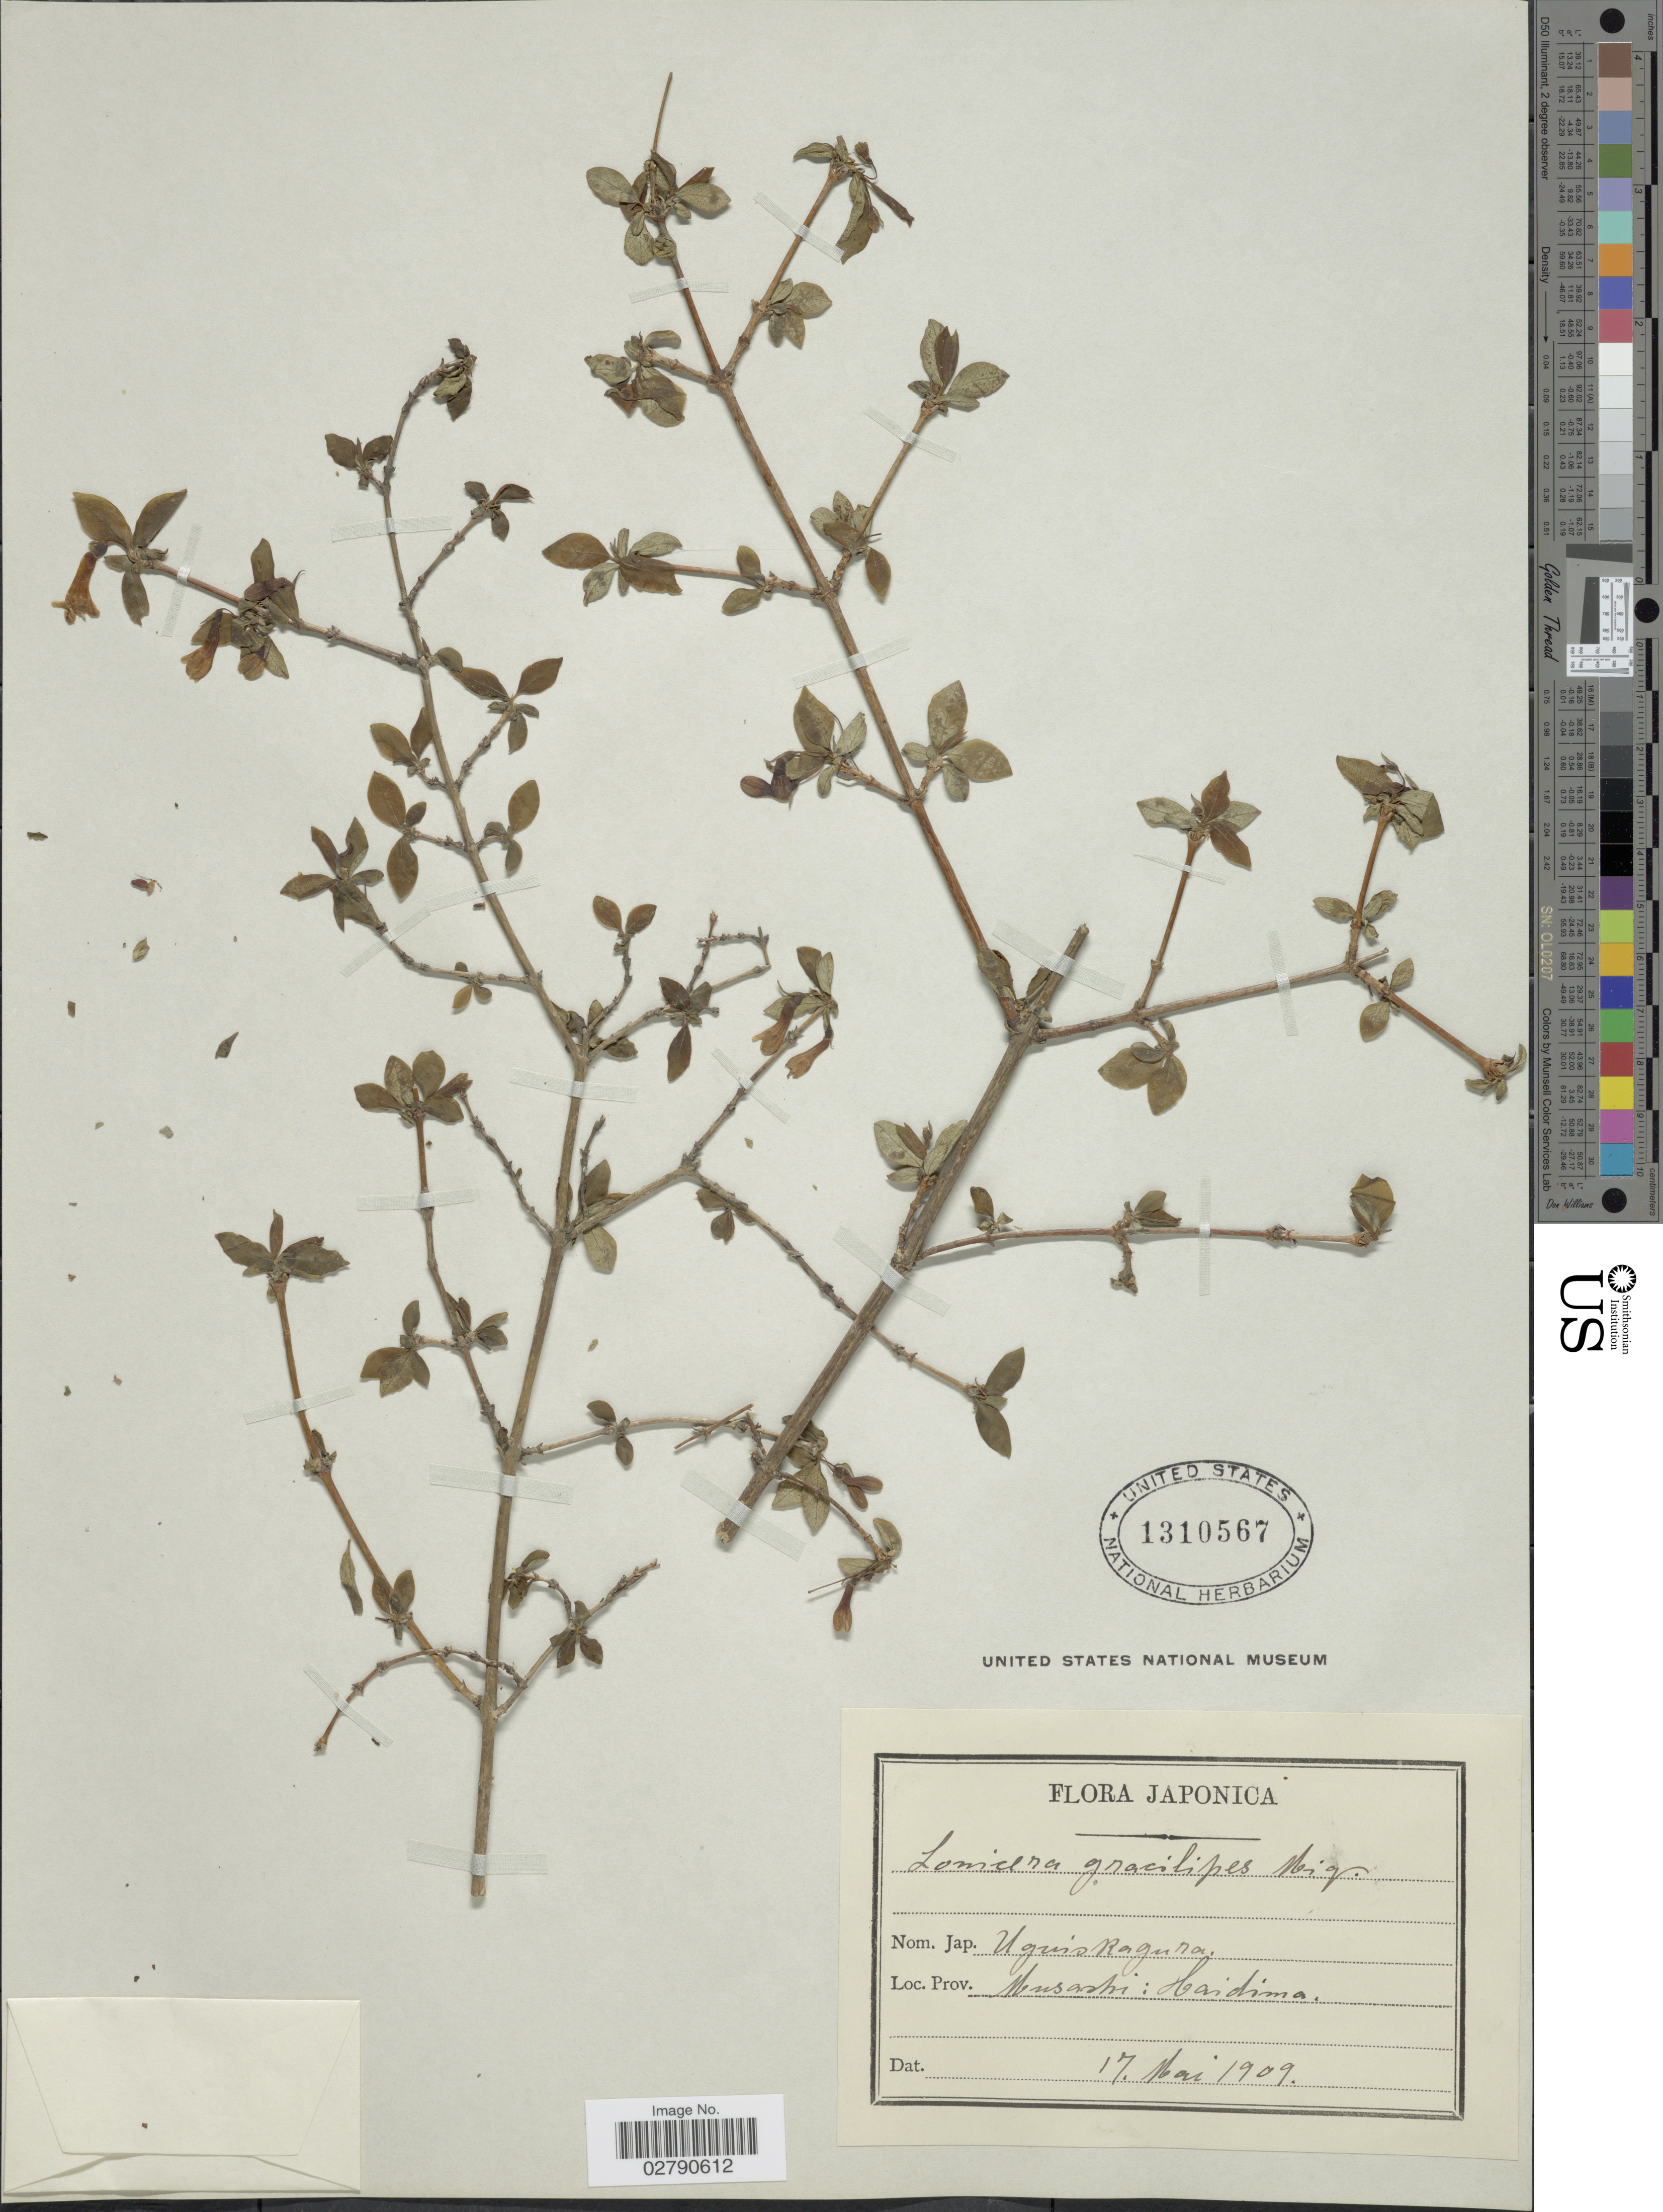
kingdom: Plantae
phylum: Tracheophyta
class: Magnoliopsida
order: Dipsacales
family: Caprifoliaceae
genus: Lonicera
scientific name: Lonicera gracilipes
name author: Miq.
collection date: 1909-05-17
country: Japan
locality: Musashi: Haidima.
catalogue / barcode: US 1310567